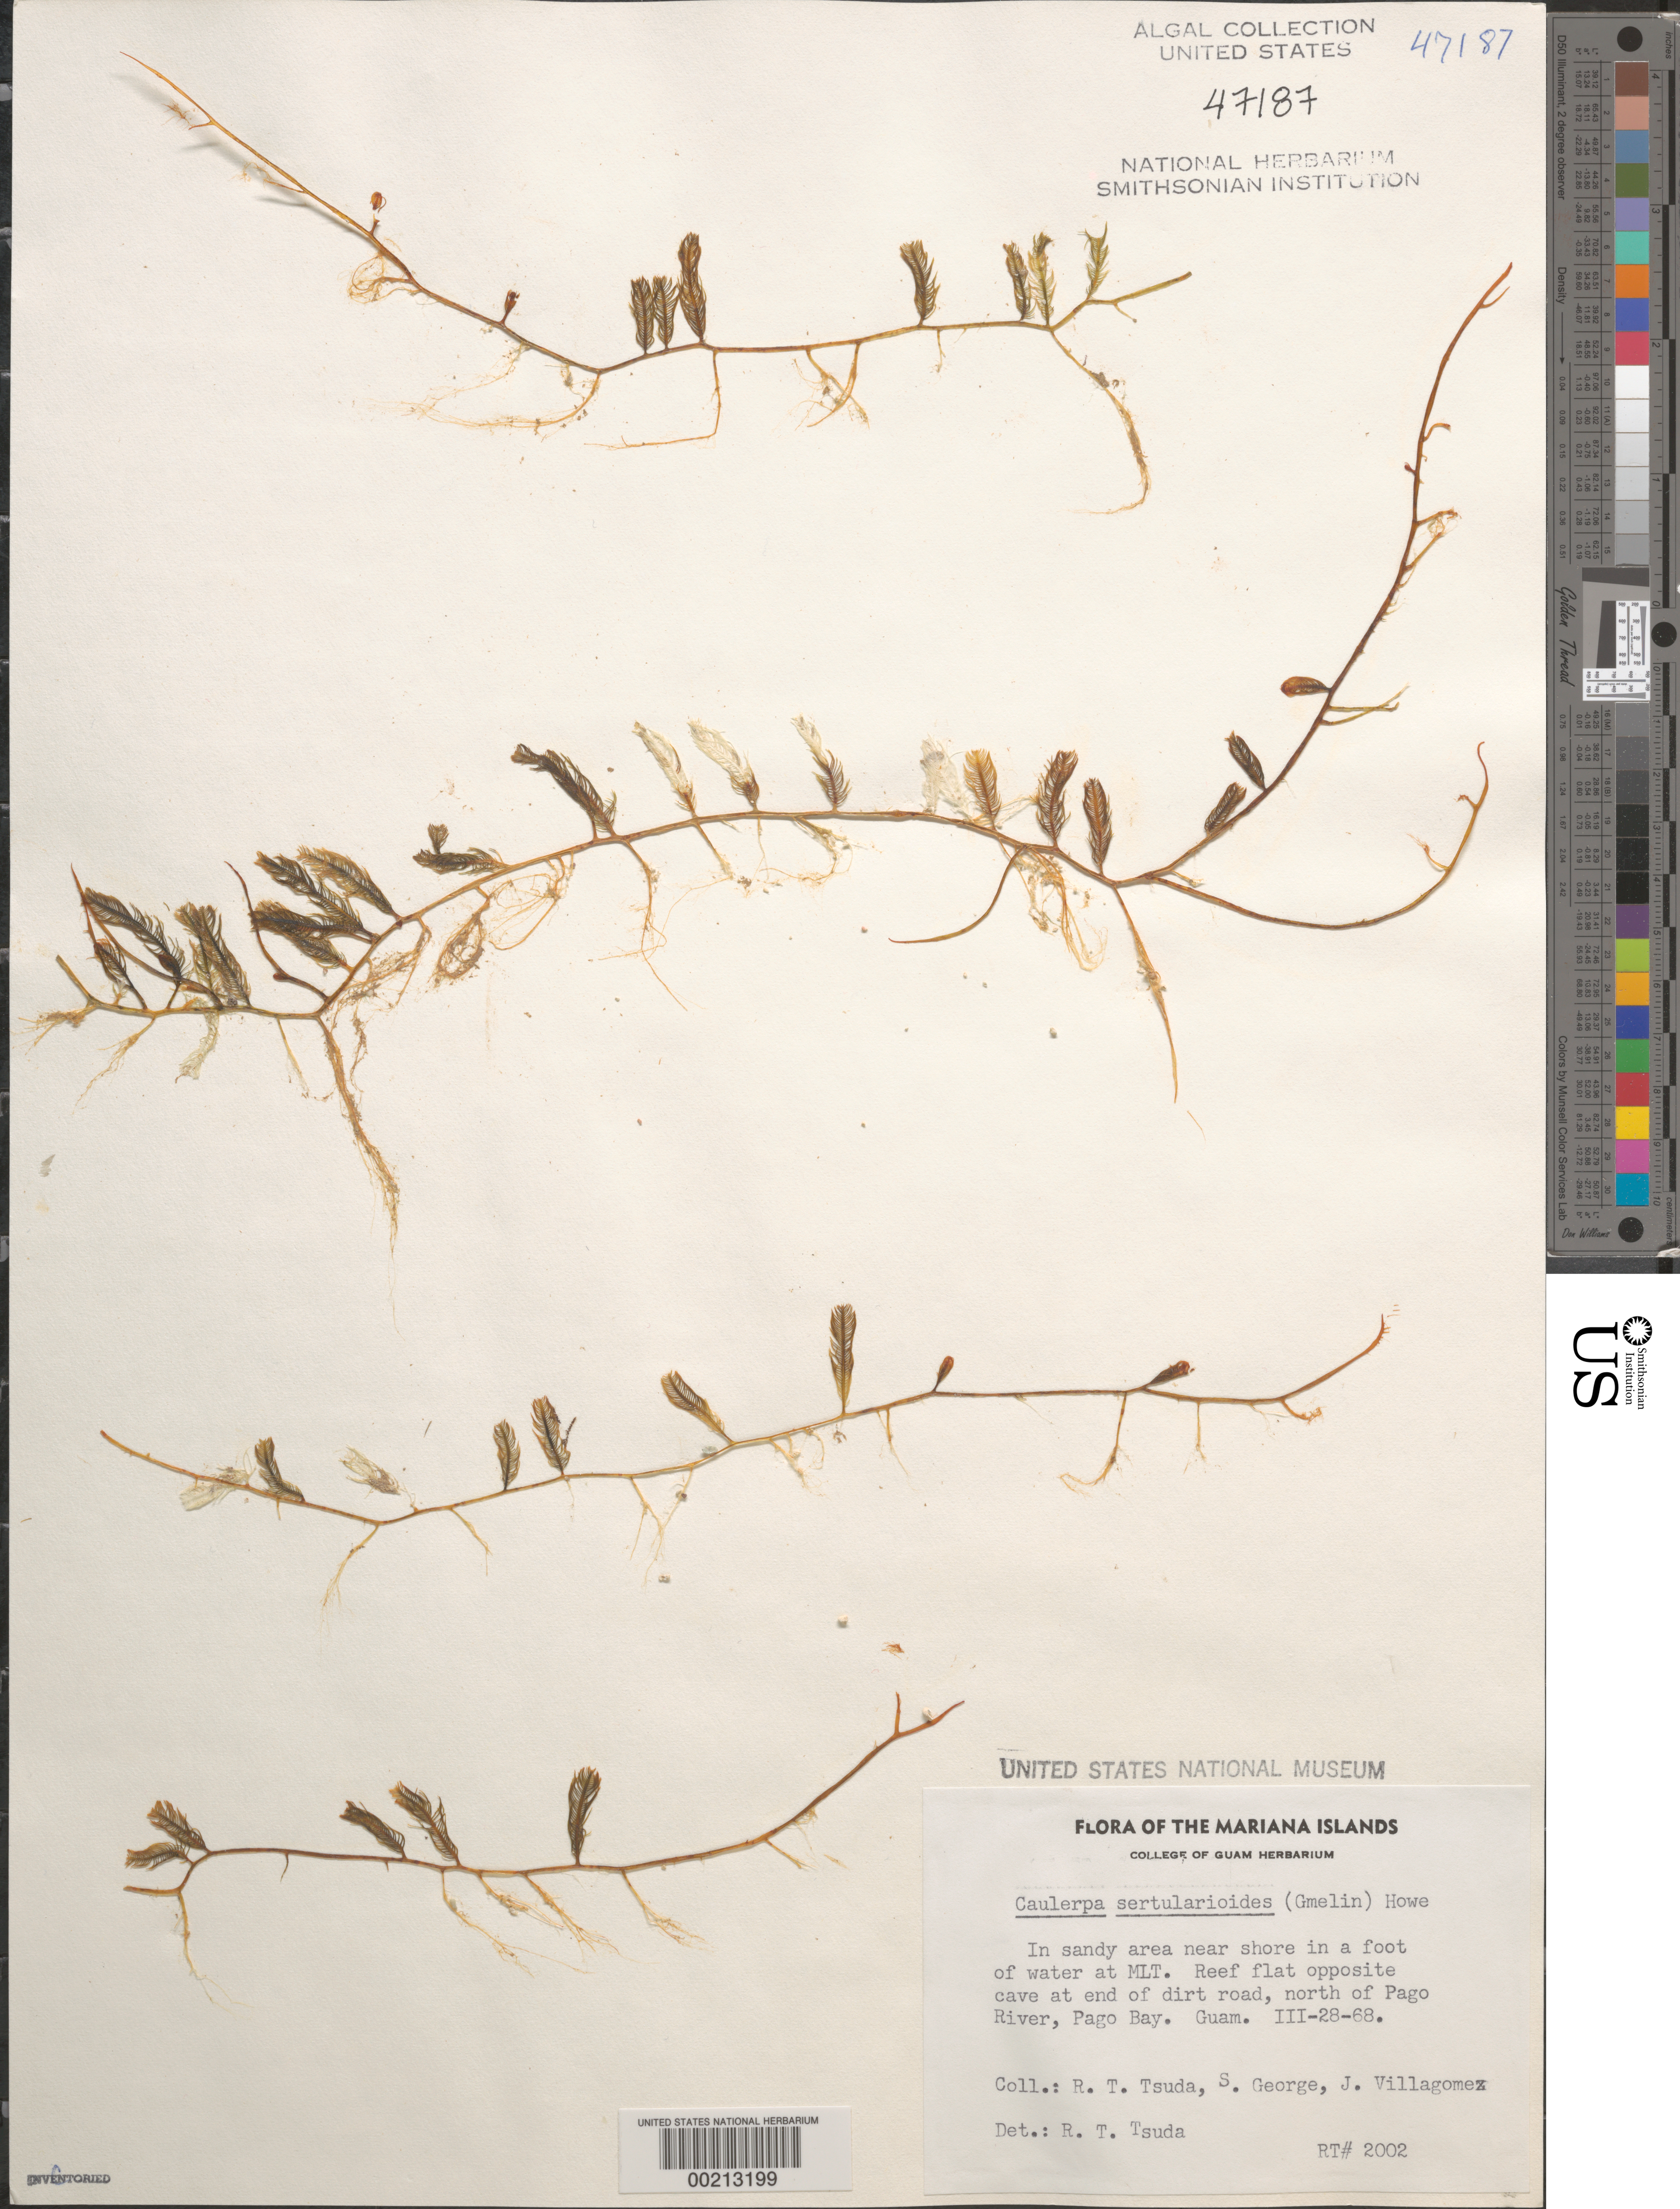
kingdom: Plantae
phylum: Chlorophyta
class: Ulvophyceae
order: Bryopsidales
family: Caulerpaceae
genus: Caulerpa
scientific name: Caulerpa sertularioides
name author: (S.G. Gmel.) M. Howe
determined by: Tsuda, R. T.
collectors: R. Tsuda, S. George & J. Villagomez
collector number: Rt 2002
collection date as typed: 28 Mar 1968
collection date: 1968-03-28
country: Guam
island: Guam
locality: Pago Bay north of Pago River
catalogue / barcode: US 47187